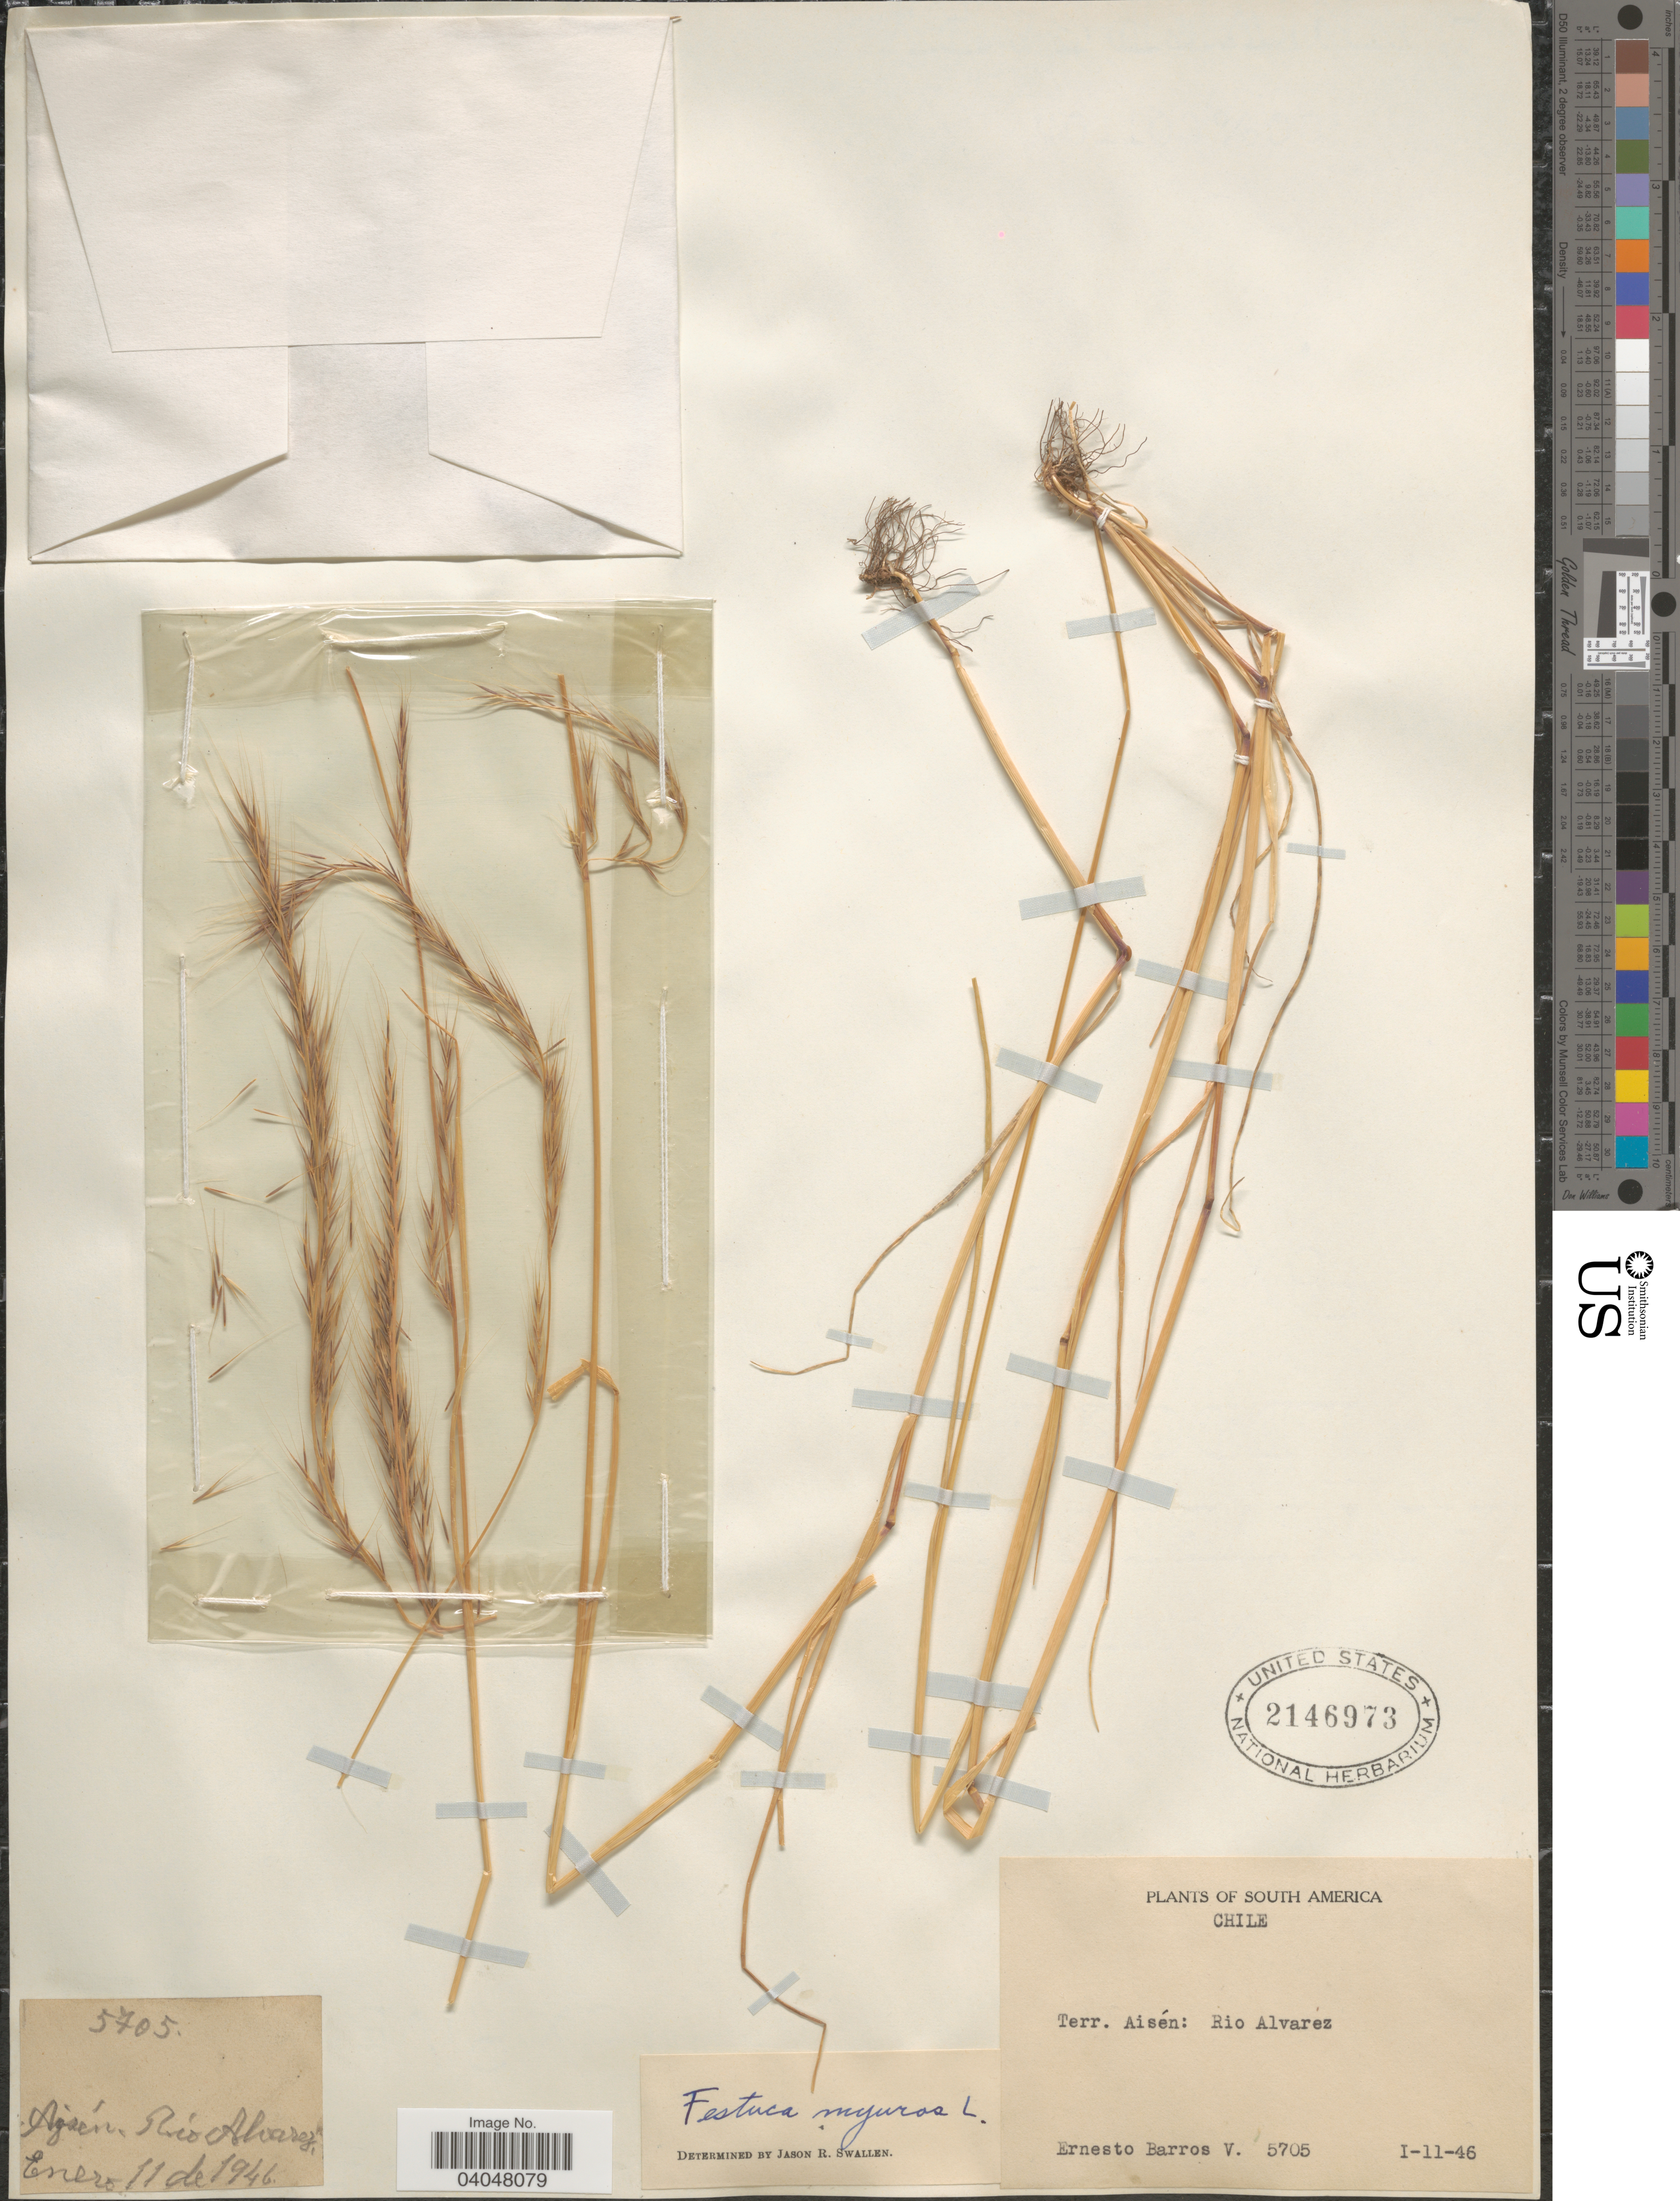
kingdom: Plantae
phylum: Tracheophyta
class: Liliopsida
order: Poales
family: Poaceae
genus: Festuca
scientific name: Festuca myuros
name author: L.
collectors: E. Barros V.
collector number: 5705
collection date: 1946-01-11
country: Chile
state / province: Aisén (XI)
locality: Terr. Aisén: Rio Alvarez.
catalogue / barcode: US 2146973